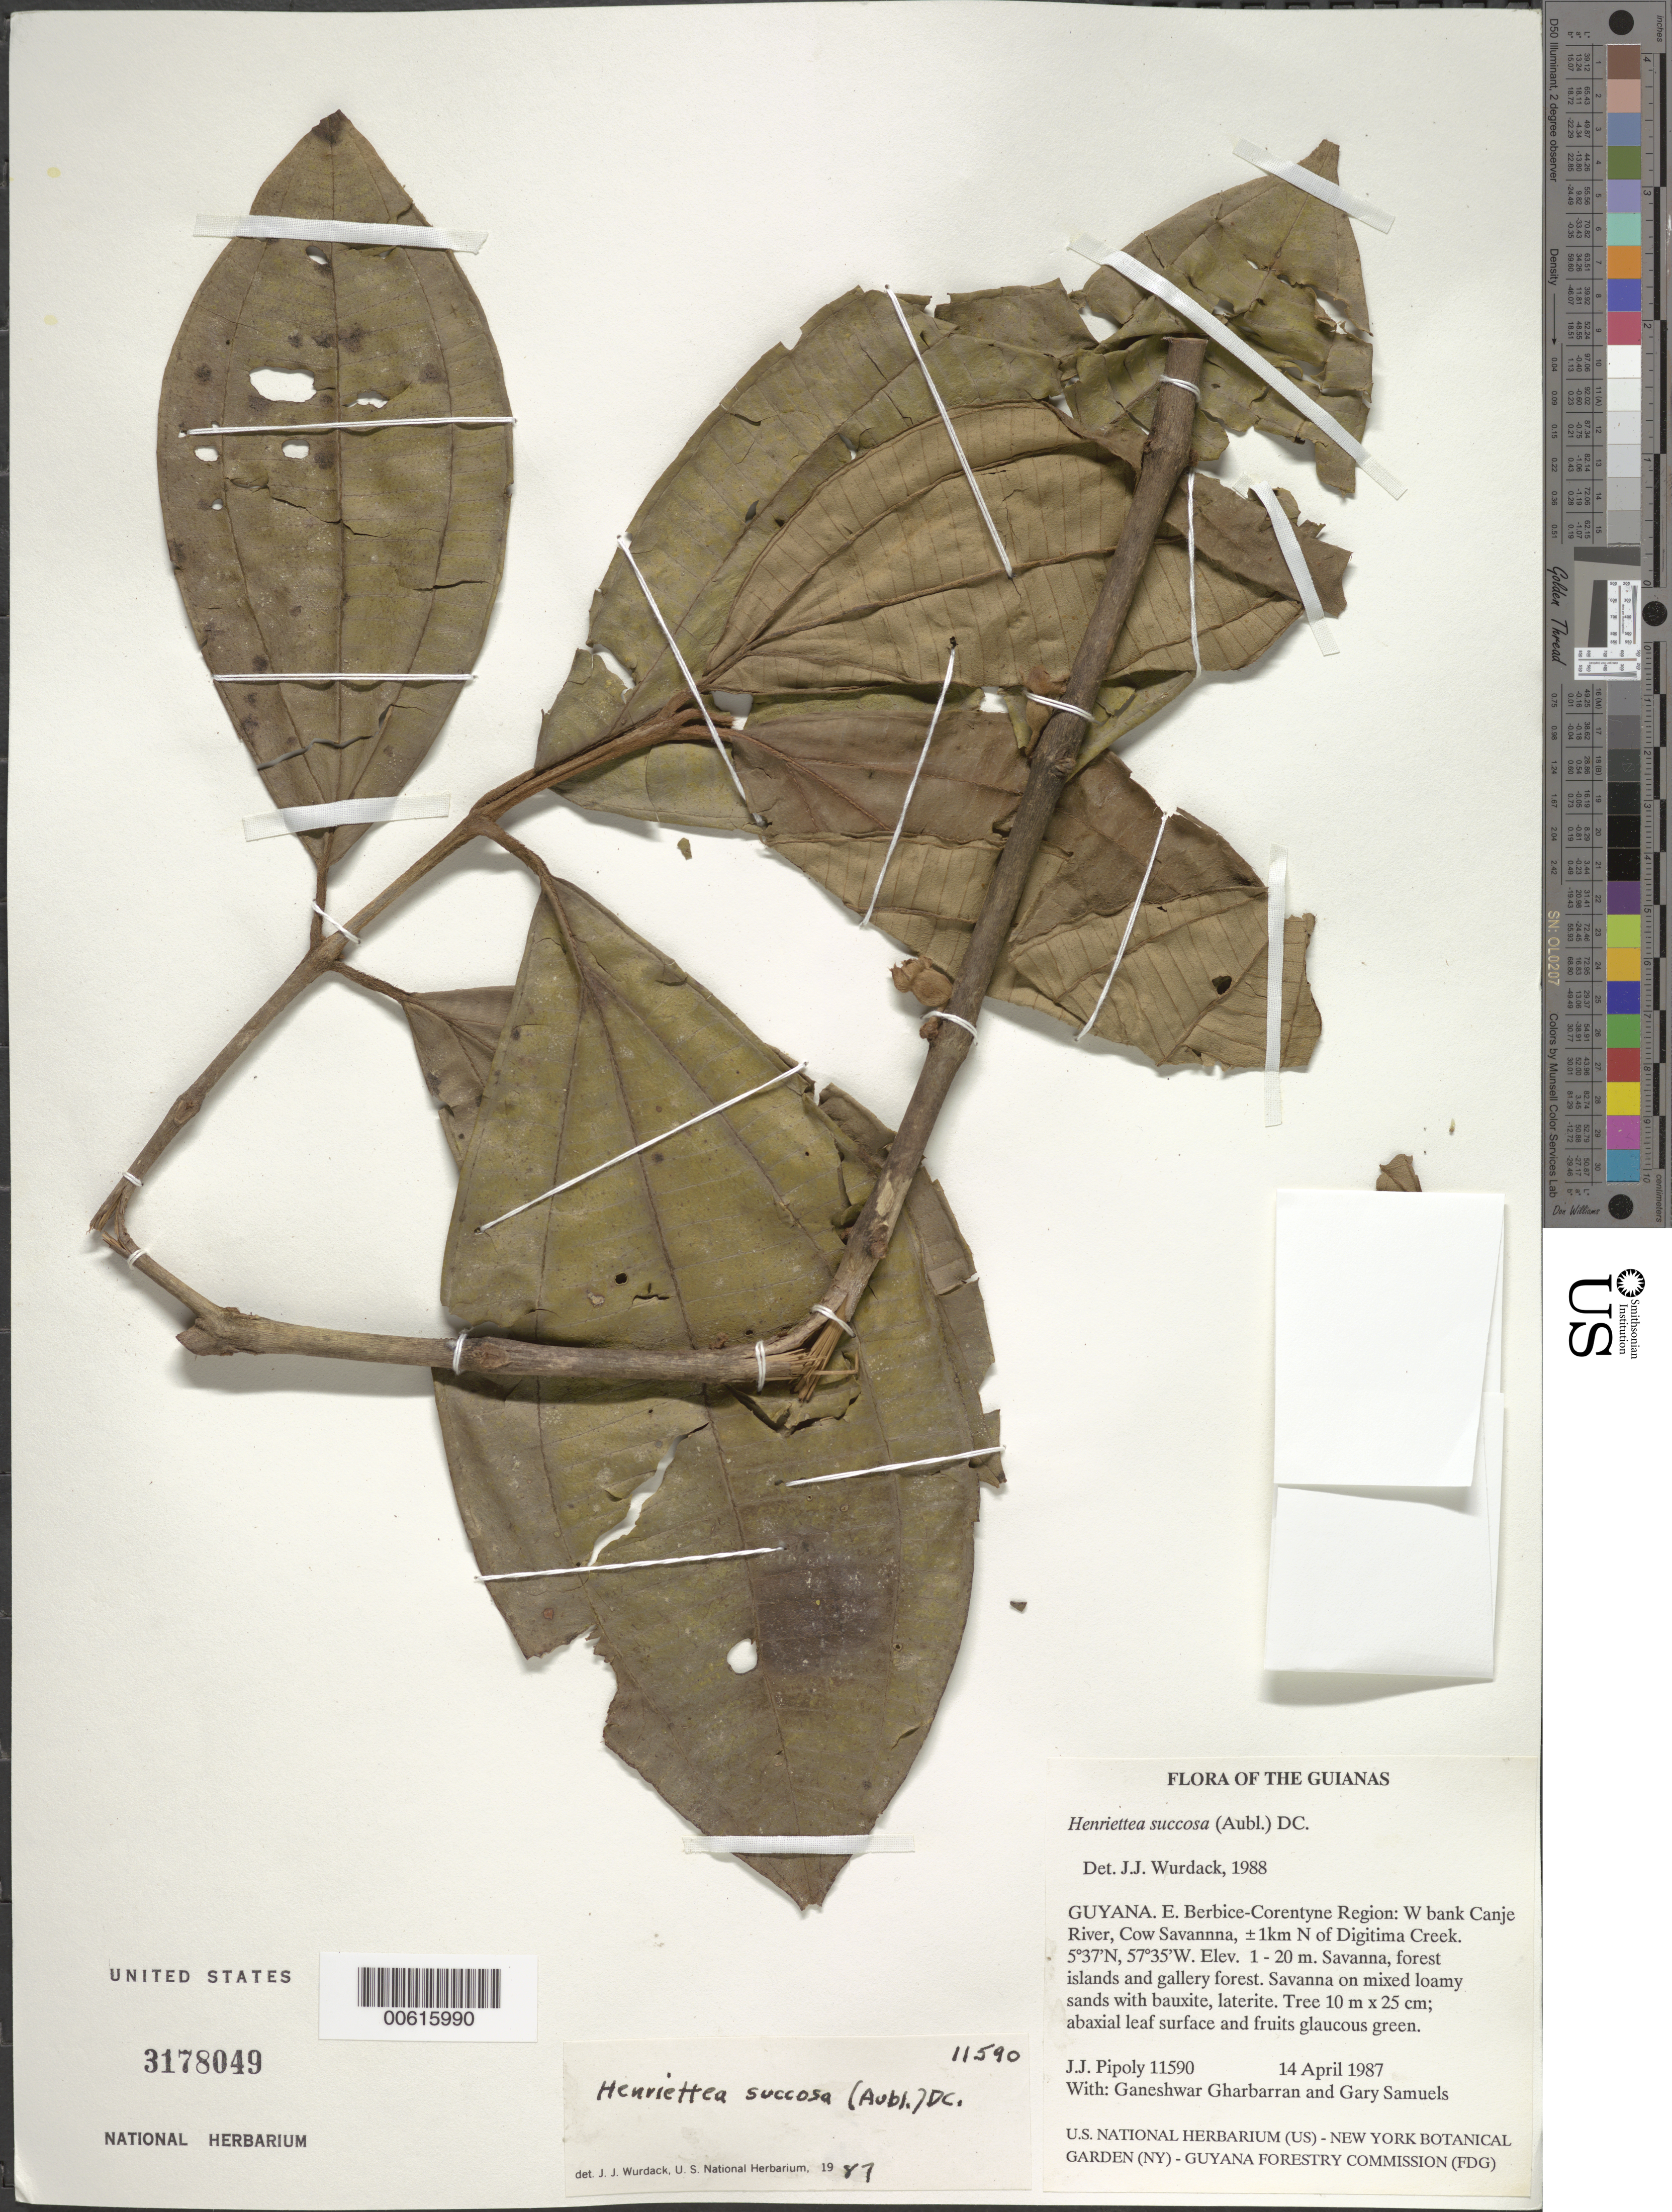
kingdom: Plantae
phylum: Tracheophyta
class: Magnoliopsida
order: Myrtales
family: Melastomataceae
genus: Henriettea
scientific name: Henriettea succosa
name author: (Aubl.) DC.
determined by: Wurdack, John J., (US), US (UNITED STATES)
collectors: J. J. Pipoly, G. Gharbarran & G. Samuels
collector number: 11590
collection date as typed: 14 April 1987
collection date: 1987-04-14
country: Guyana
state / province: E. Berbice-Corentyne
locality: W bank Canje River, Cow Savanna, ±1km N of Digitima Creek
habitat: Savanna, forest islands and gallery forest. Savanna on mixed loamy sands with bauxite, laterite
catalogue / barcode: US 3178049